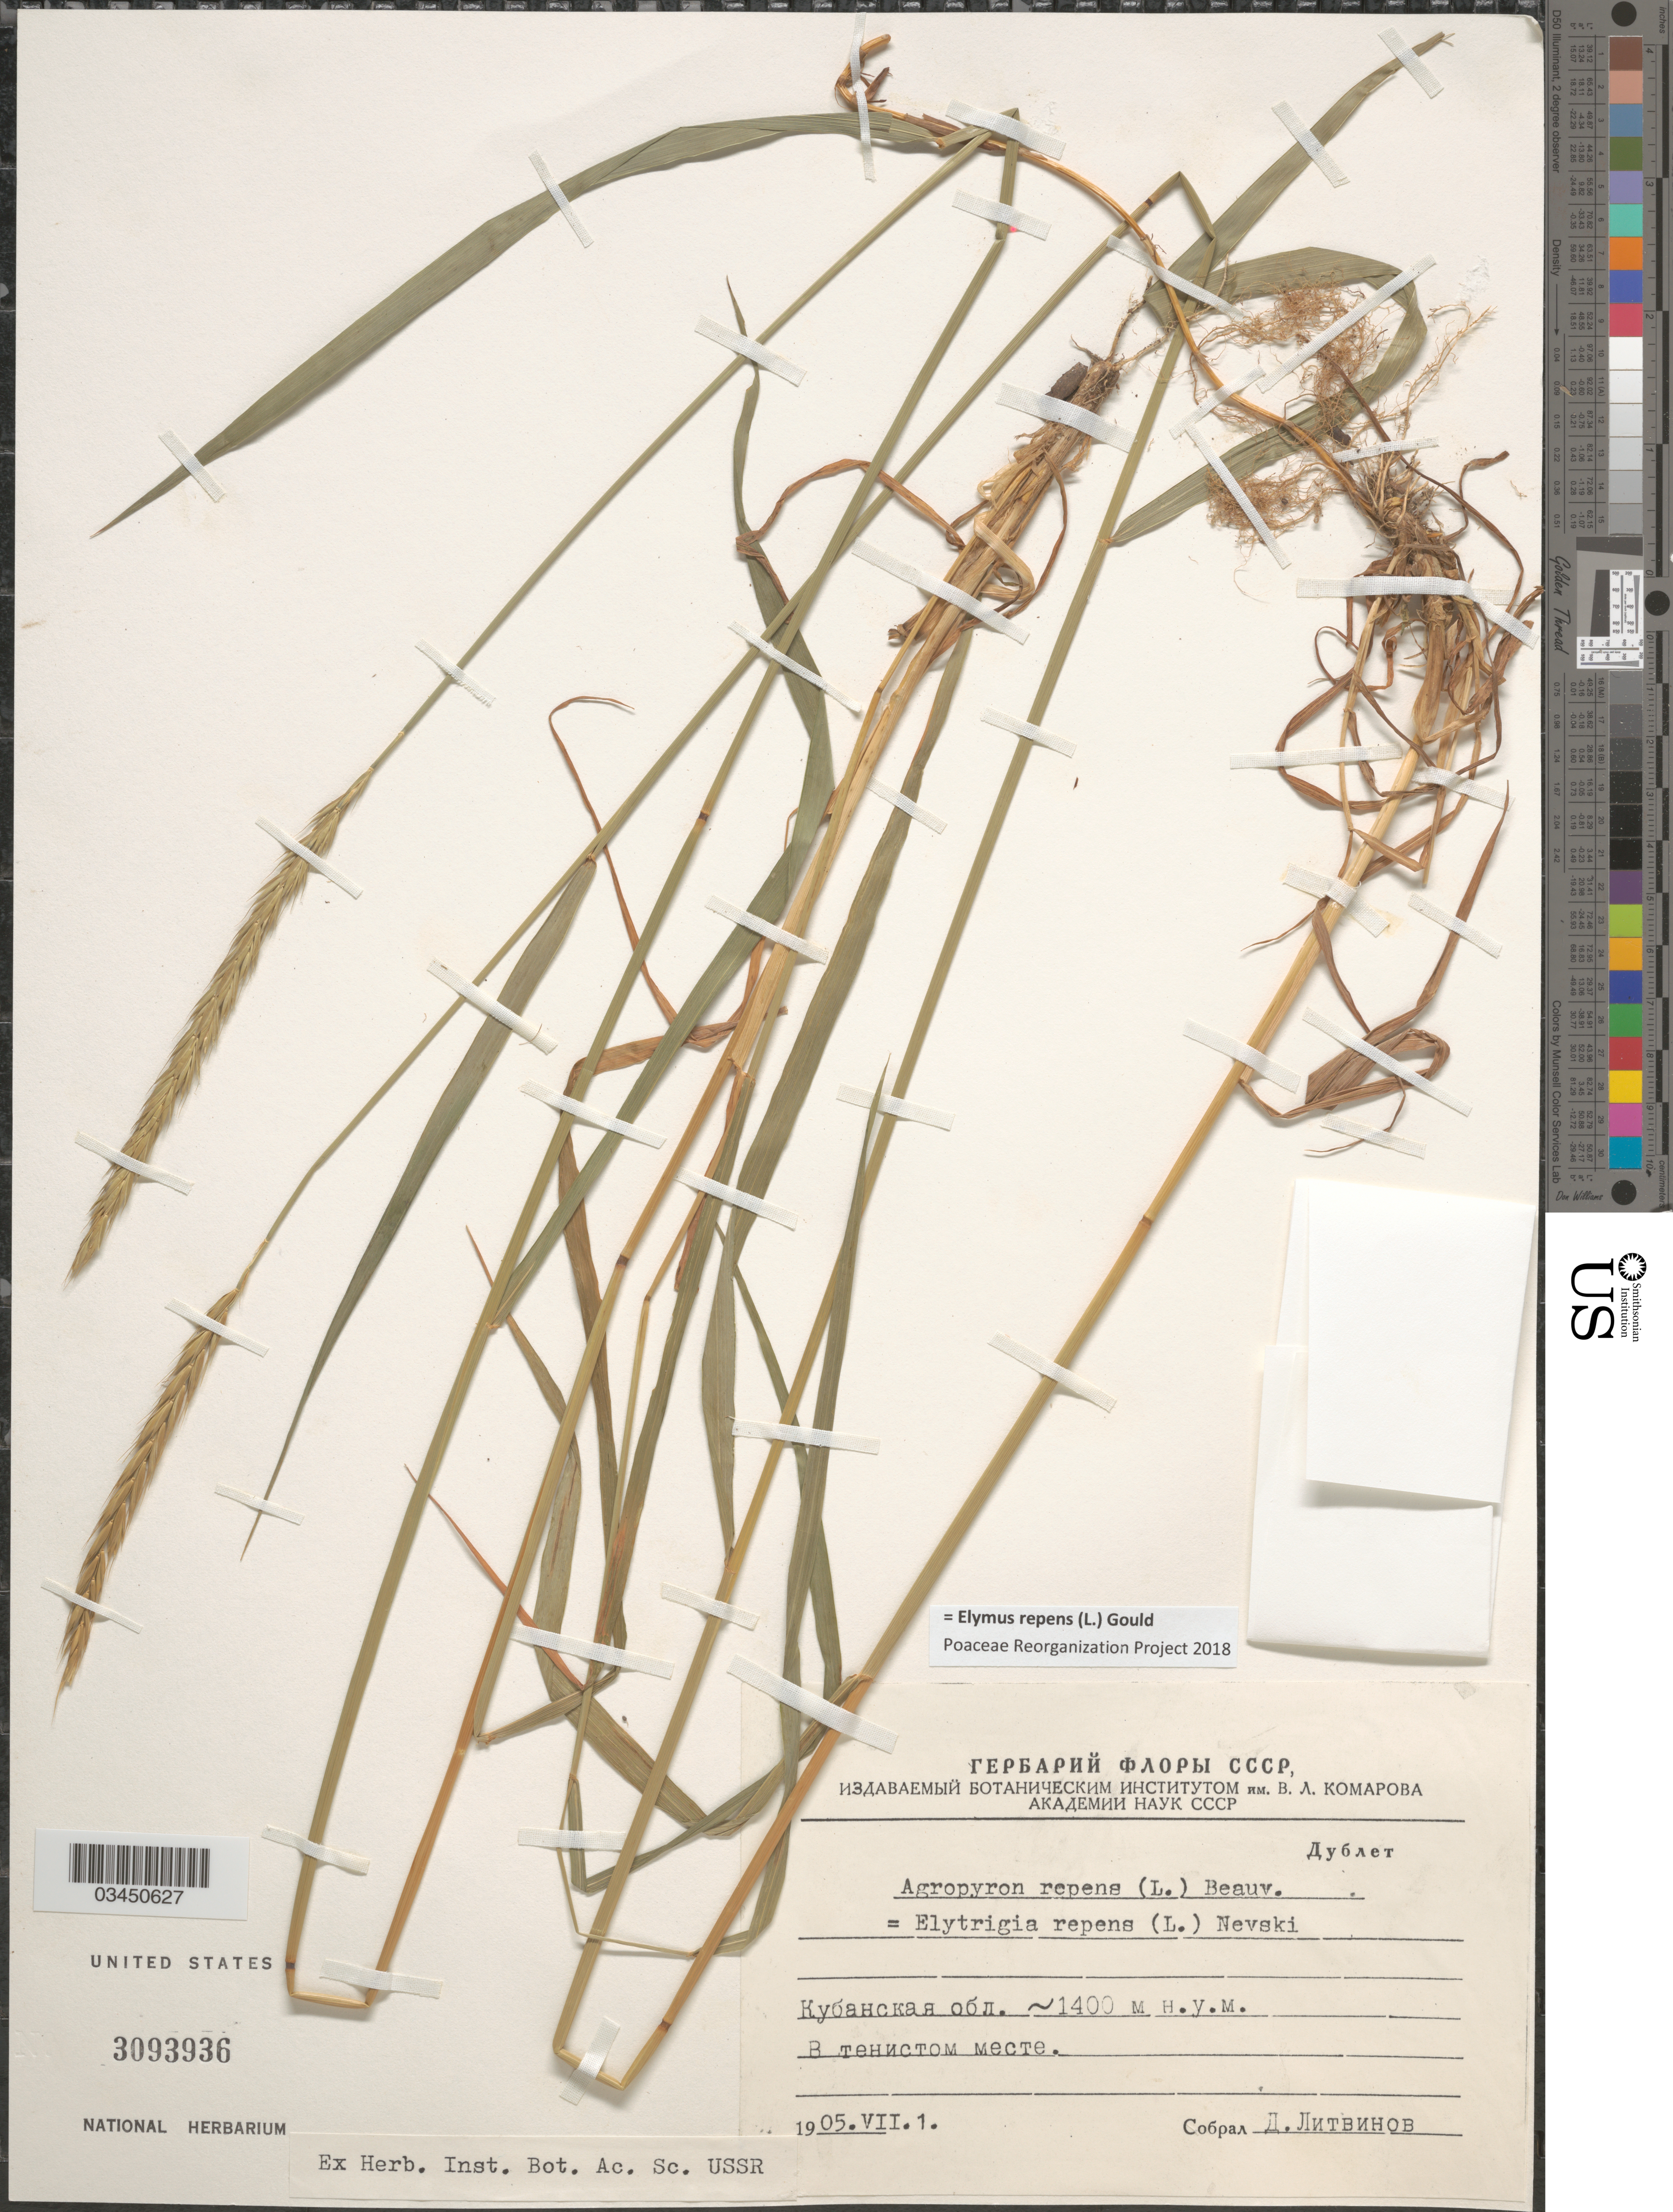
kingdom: Plantae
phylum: Tracheophyta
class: Liliopsida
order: Poales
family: Poaceae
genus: Elymus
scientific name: Elymus repens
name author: (L.) Gould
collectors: D. Litvinov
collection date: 1905-07-01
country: Russian Federation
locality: Kubanskaya oblast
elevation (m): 1400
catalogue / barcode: US 3093936